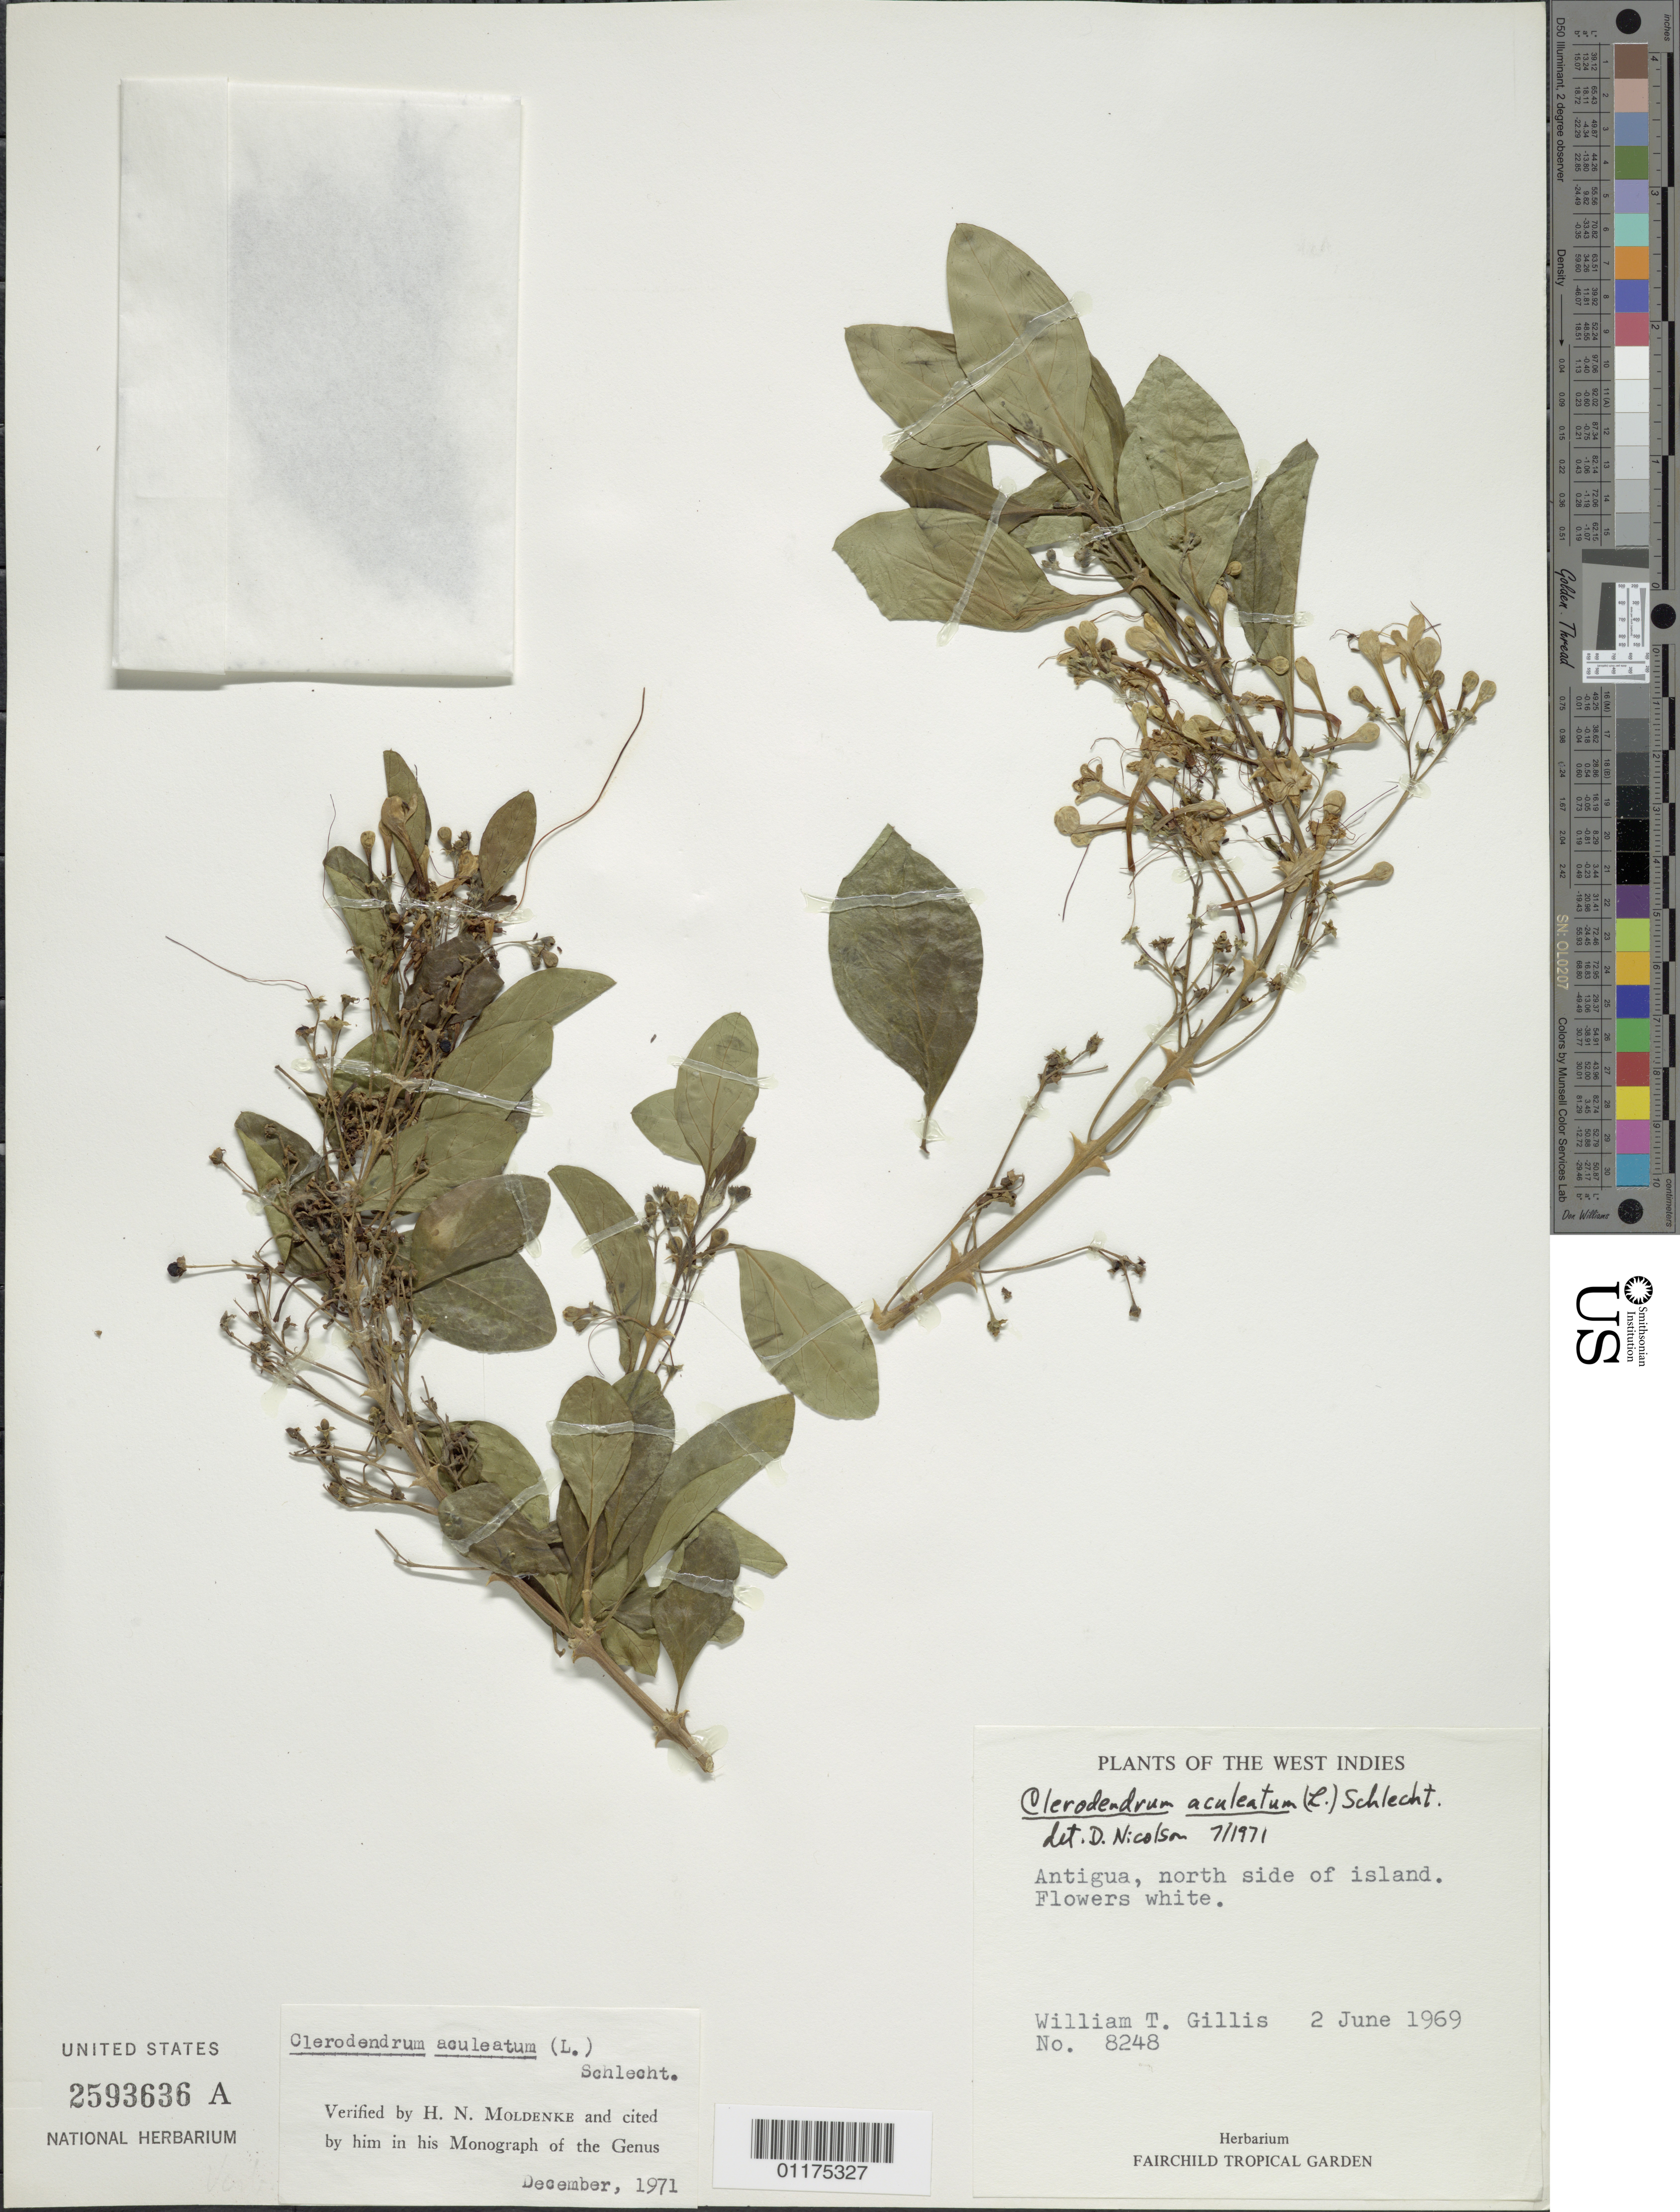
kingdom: Plantae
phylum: Tracheophyta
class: Magnoliopsida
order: Lamiales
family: Lamiaceae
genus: Clerodendrum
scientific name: Clerodendrum aculeatum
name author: (L.) Schltdl.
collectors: W. T. Gillis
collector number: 8248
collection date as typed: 02 Jun 1969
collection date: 1969-06-02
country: Antigua and Barbuda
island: Leeward Is.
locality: N. side of island.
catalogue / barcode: US 2593636